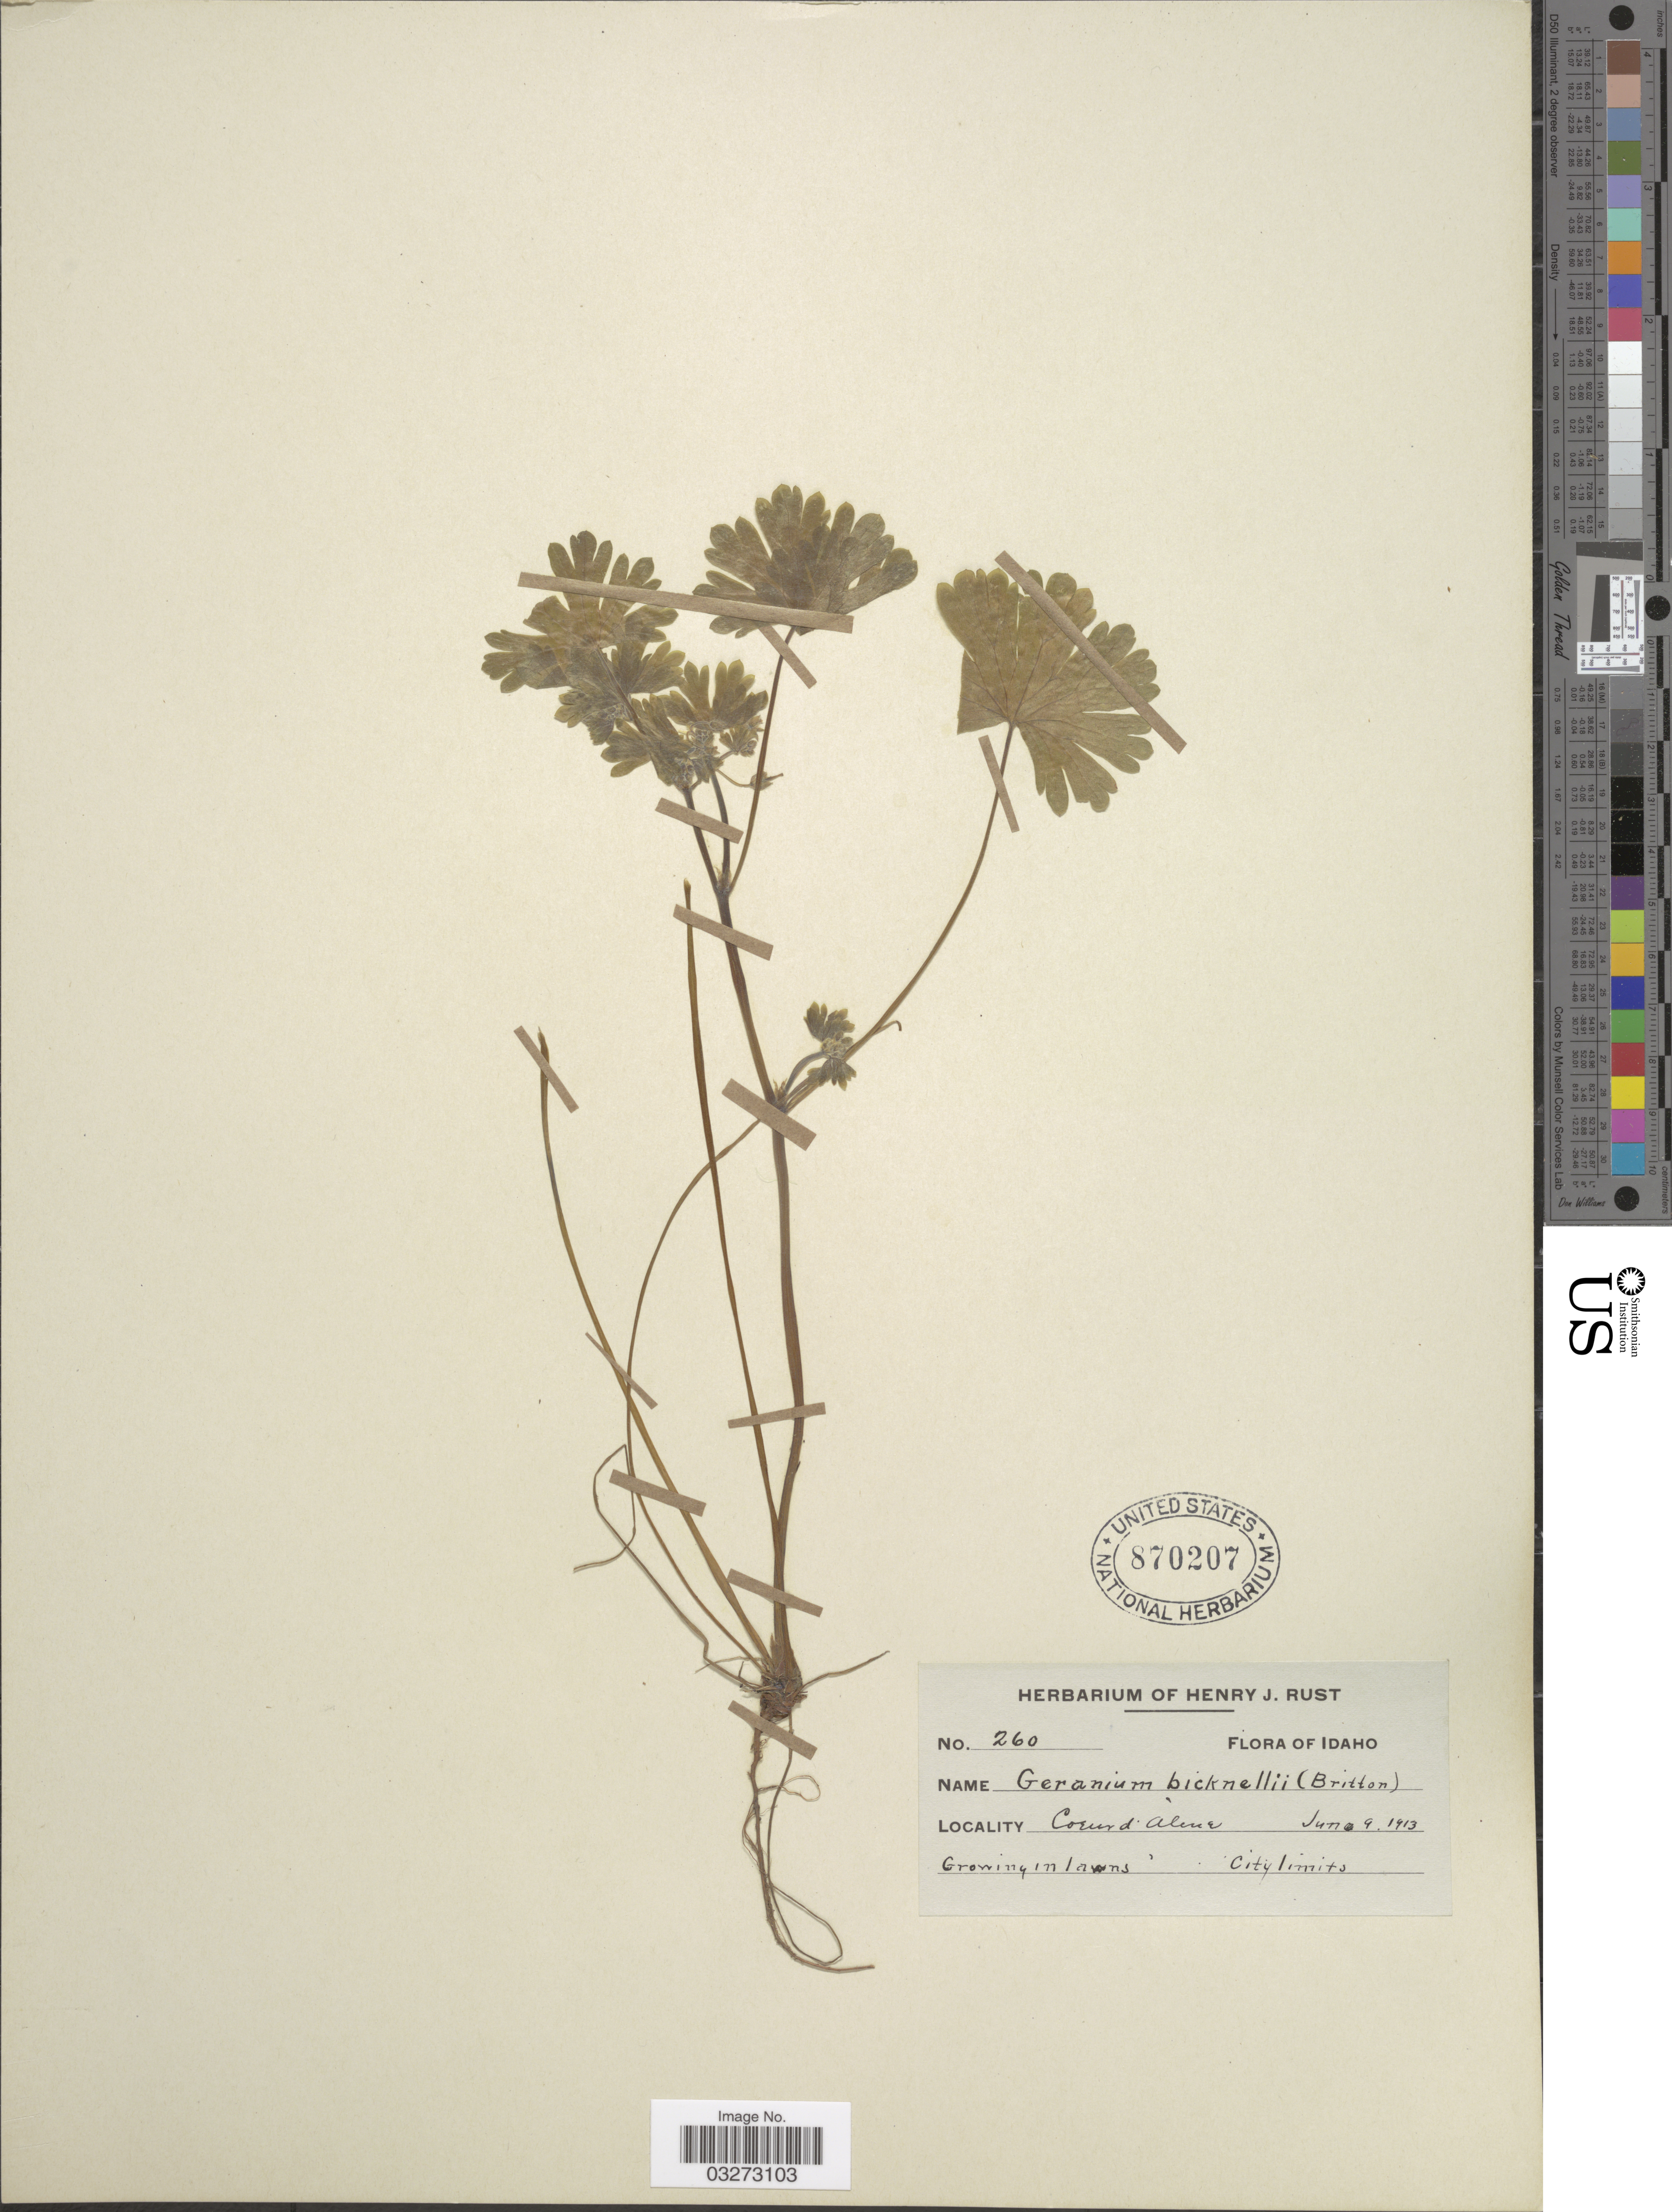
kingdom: Plantae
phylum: Tracheophyta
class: Magnoliopsida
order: Geraniales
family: Geraniaceae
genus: Geranium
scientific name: Geranium bicknellii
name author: Britton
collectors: ex herb. Henry J. Rust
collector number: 260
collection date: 1913-06-09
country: United States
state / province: Idaho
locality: Coeurd Alene.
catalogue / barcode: US 870207